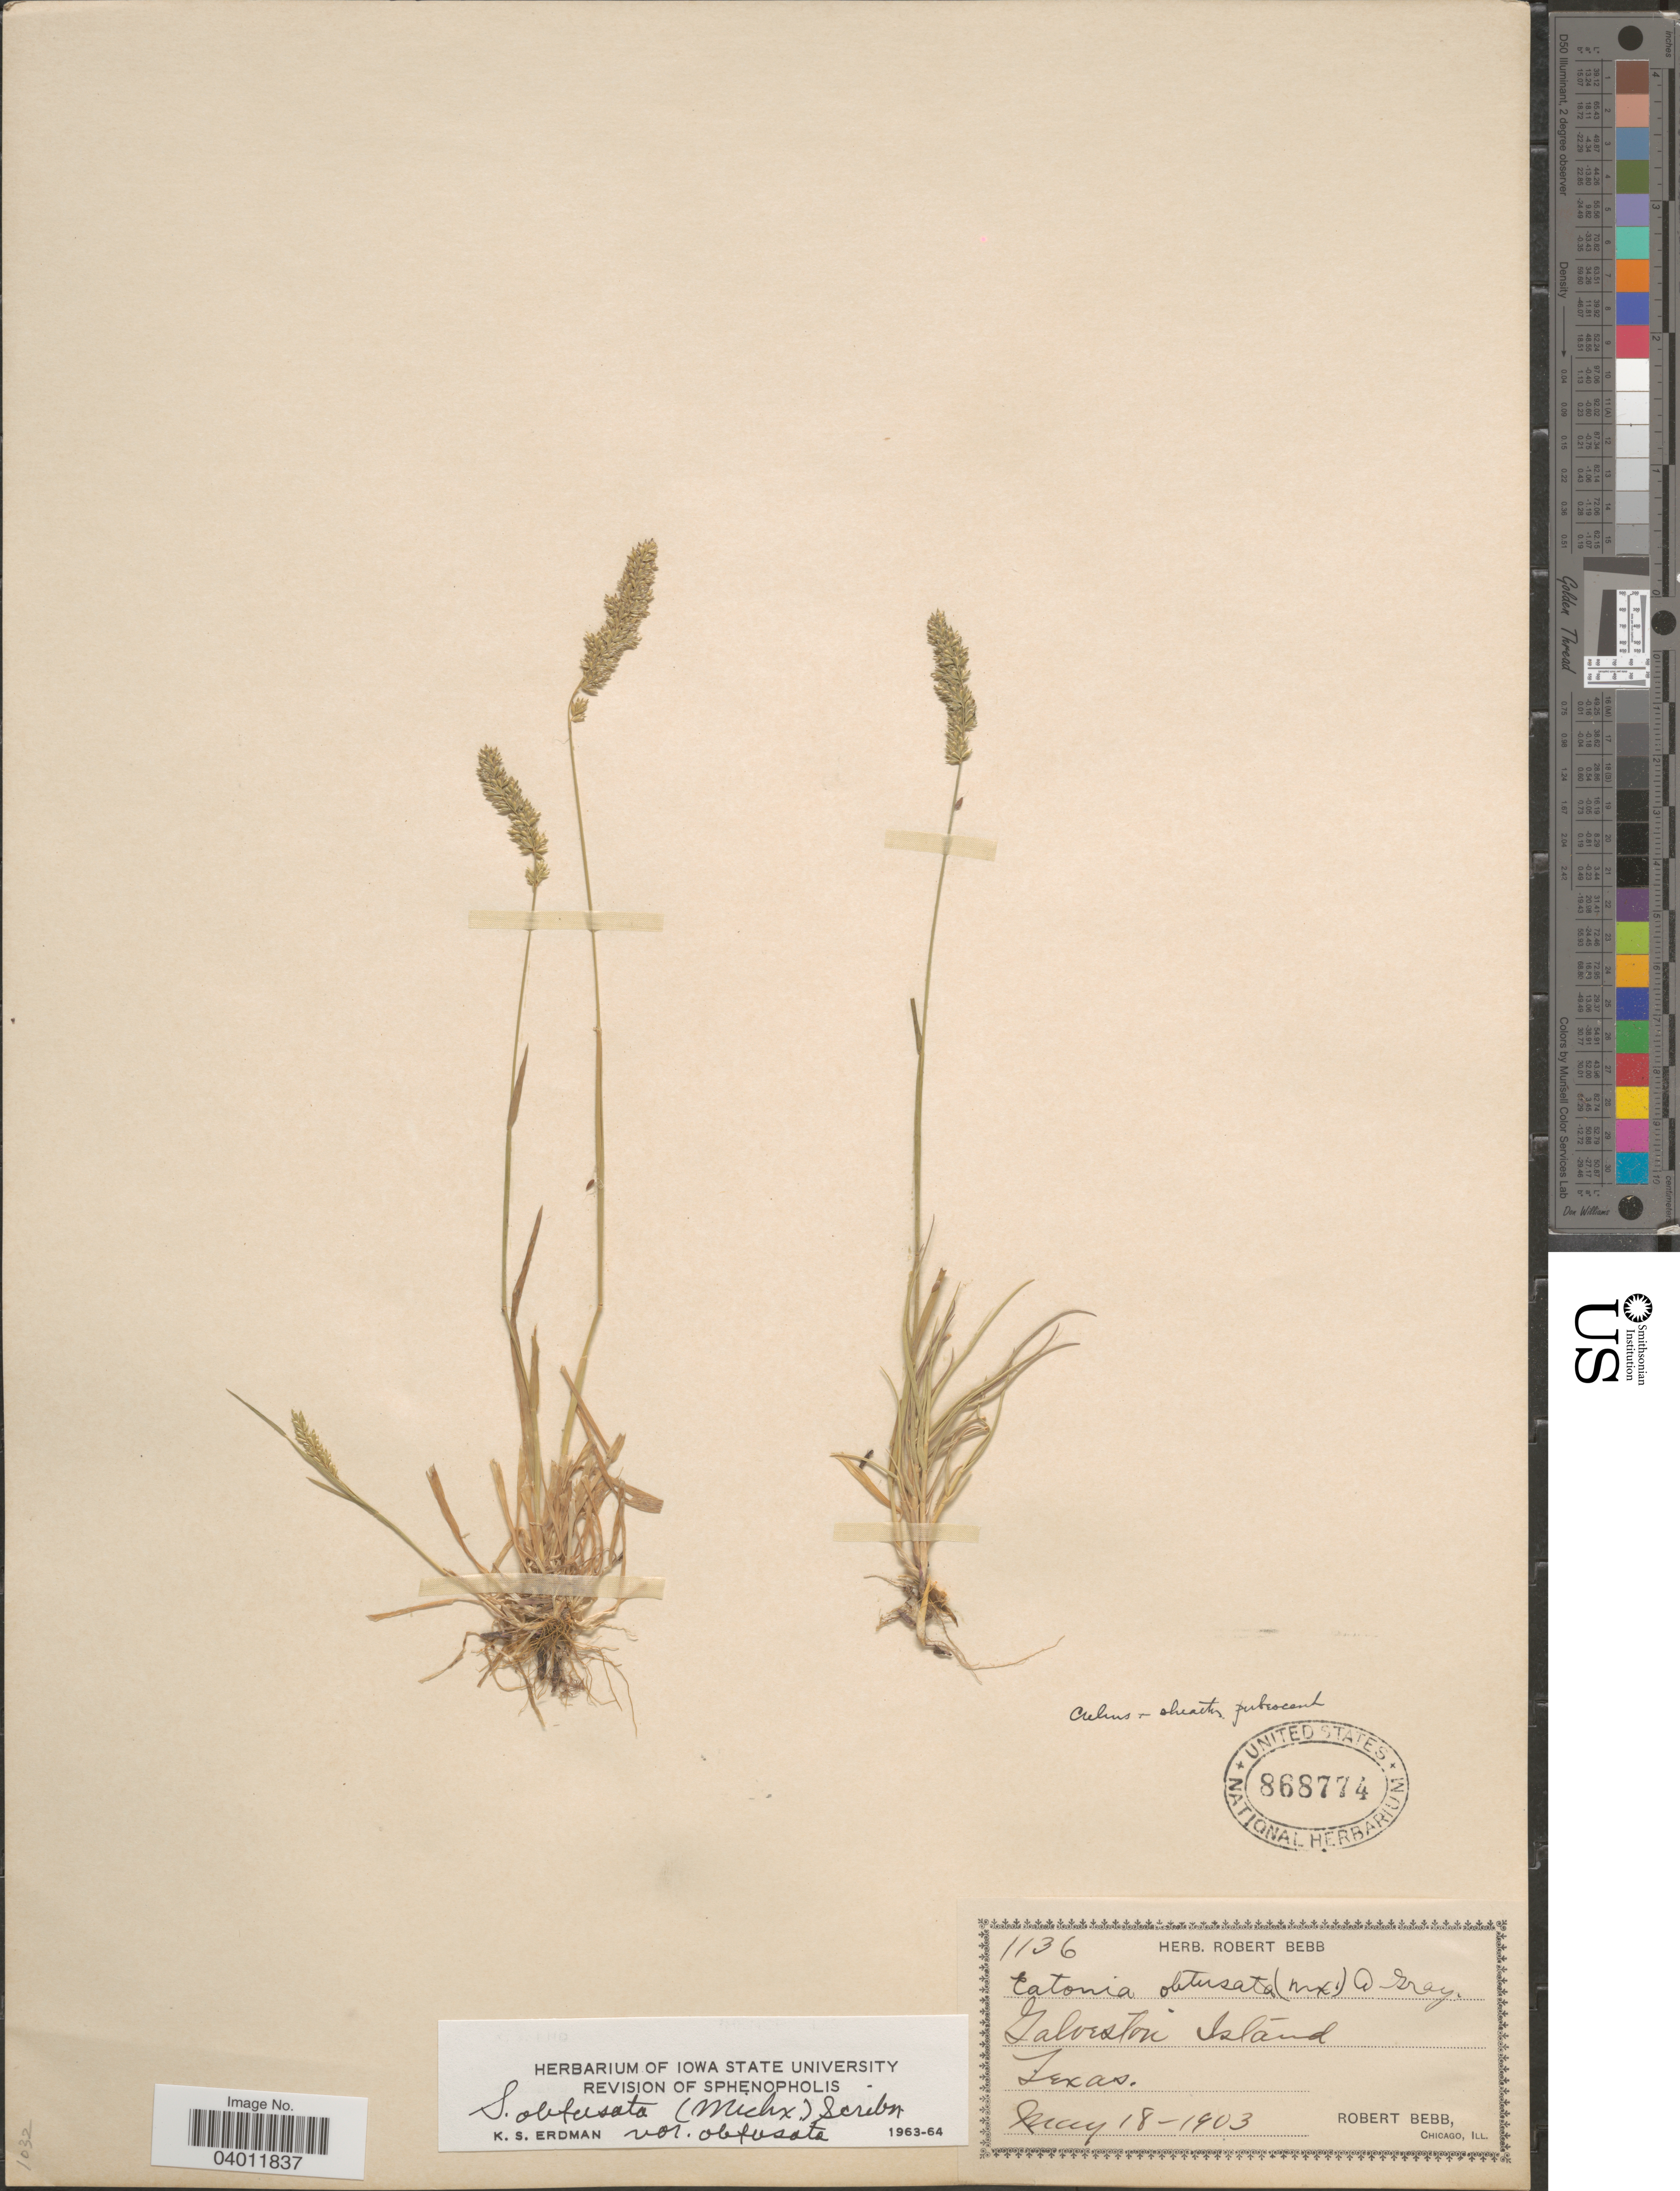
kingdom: Plantae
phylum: Tracheophyta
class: Liliopsida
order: Poales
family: Poaceae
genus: Sphenopholis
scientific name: Sphenopholis obtusata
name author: (Michx.) Scribn.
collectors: R. Bebb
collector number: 1136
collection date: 1903-05-18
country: United States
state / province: Texas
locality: Galveston Island.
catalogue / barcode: US 868774